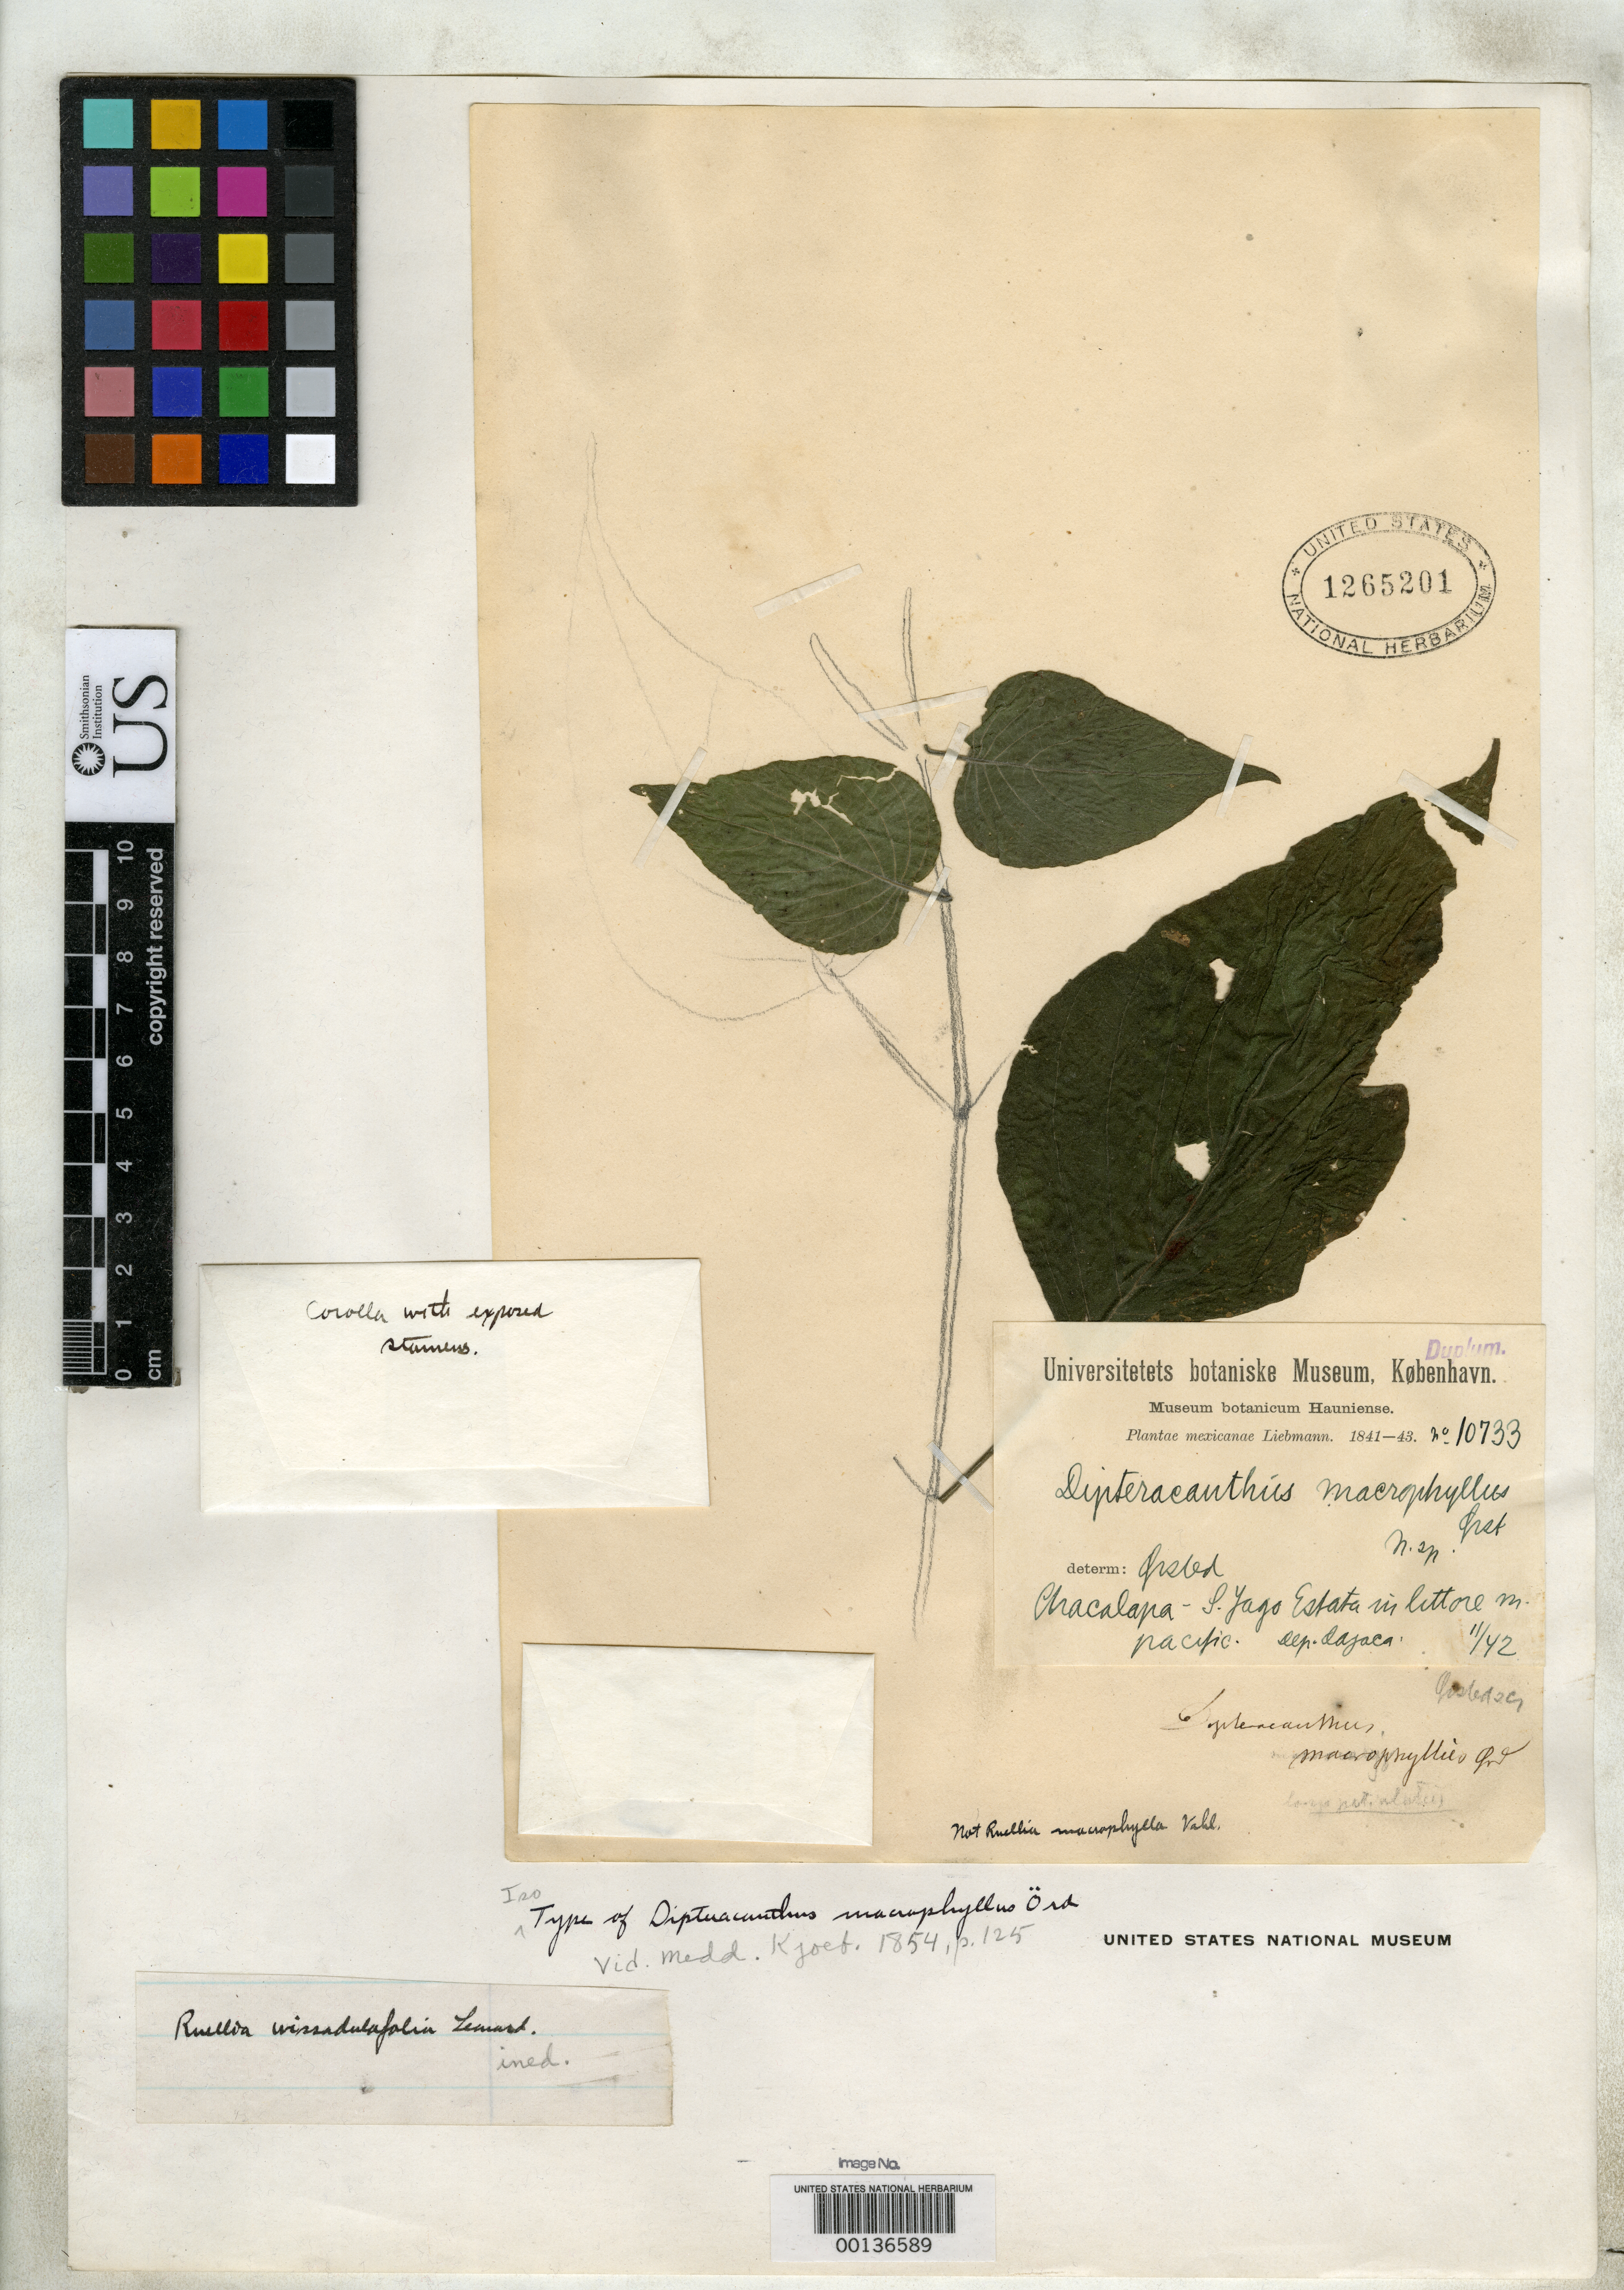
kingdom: Plantae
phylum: Tracheophyta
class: Magnoliopsida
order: Lamiales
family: Acanthaceae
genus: Dipteracanthus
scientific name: Dipteracanthus macrophyllus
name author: Oerst.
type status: Isotype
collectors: F. M. Liebmann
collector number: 10733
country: Mexico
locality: E of Monserrat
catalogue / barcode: US 1265201